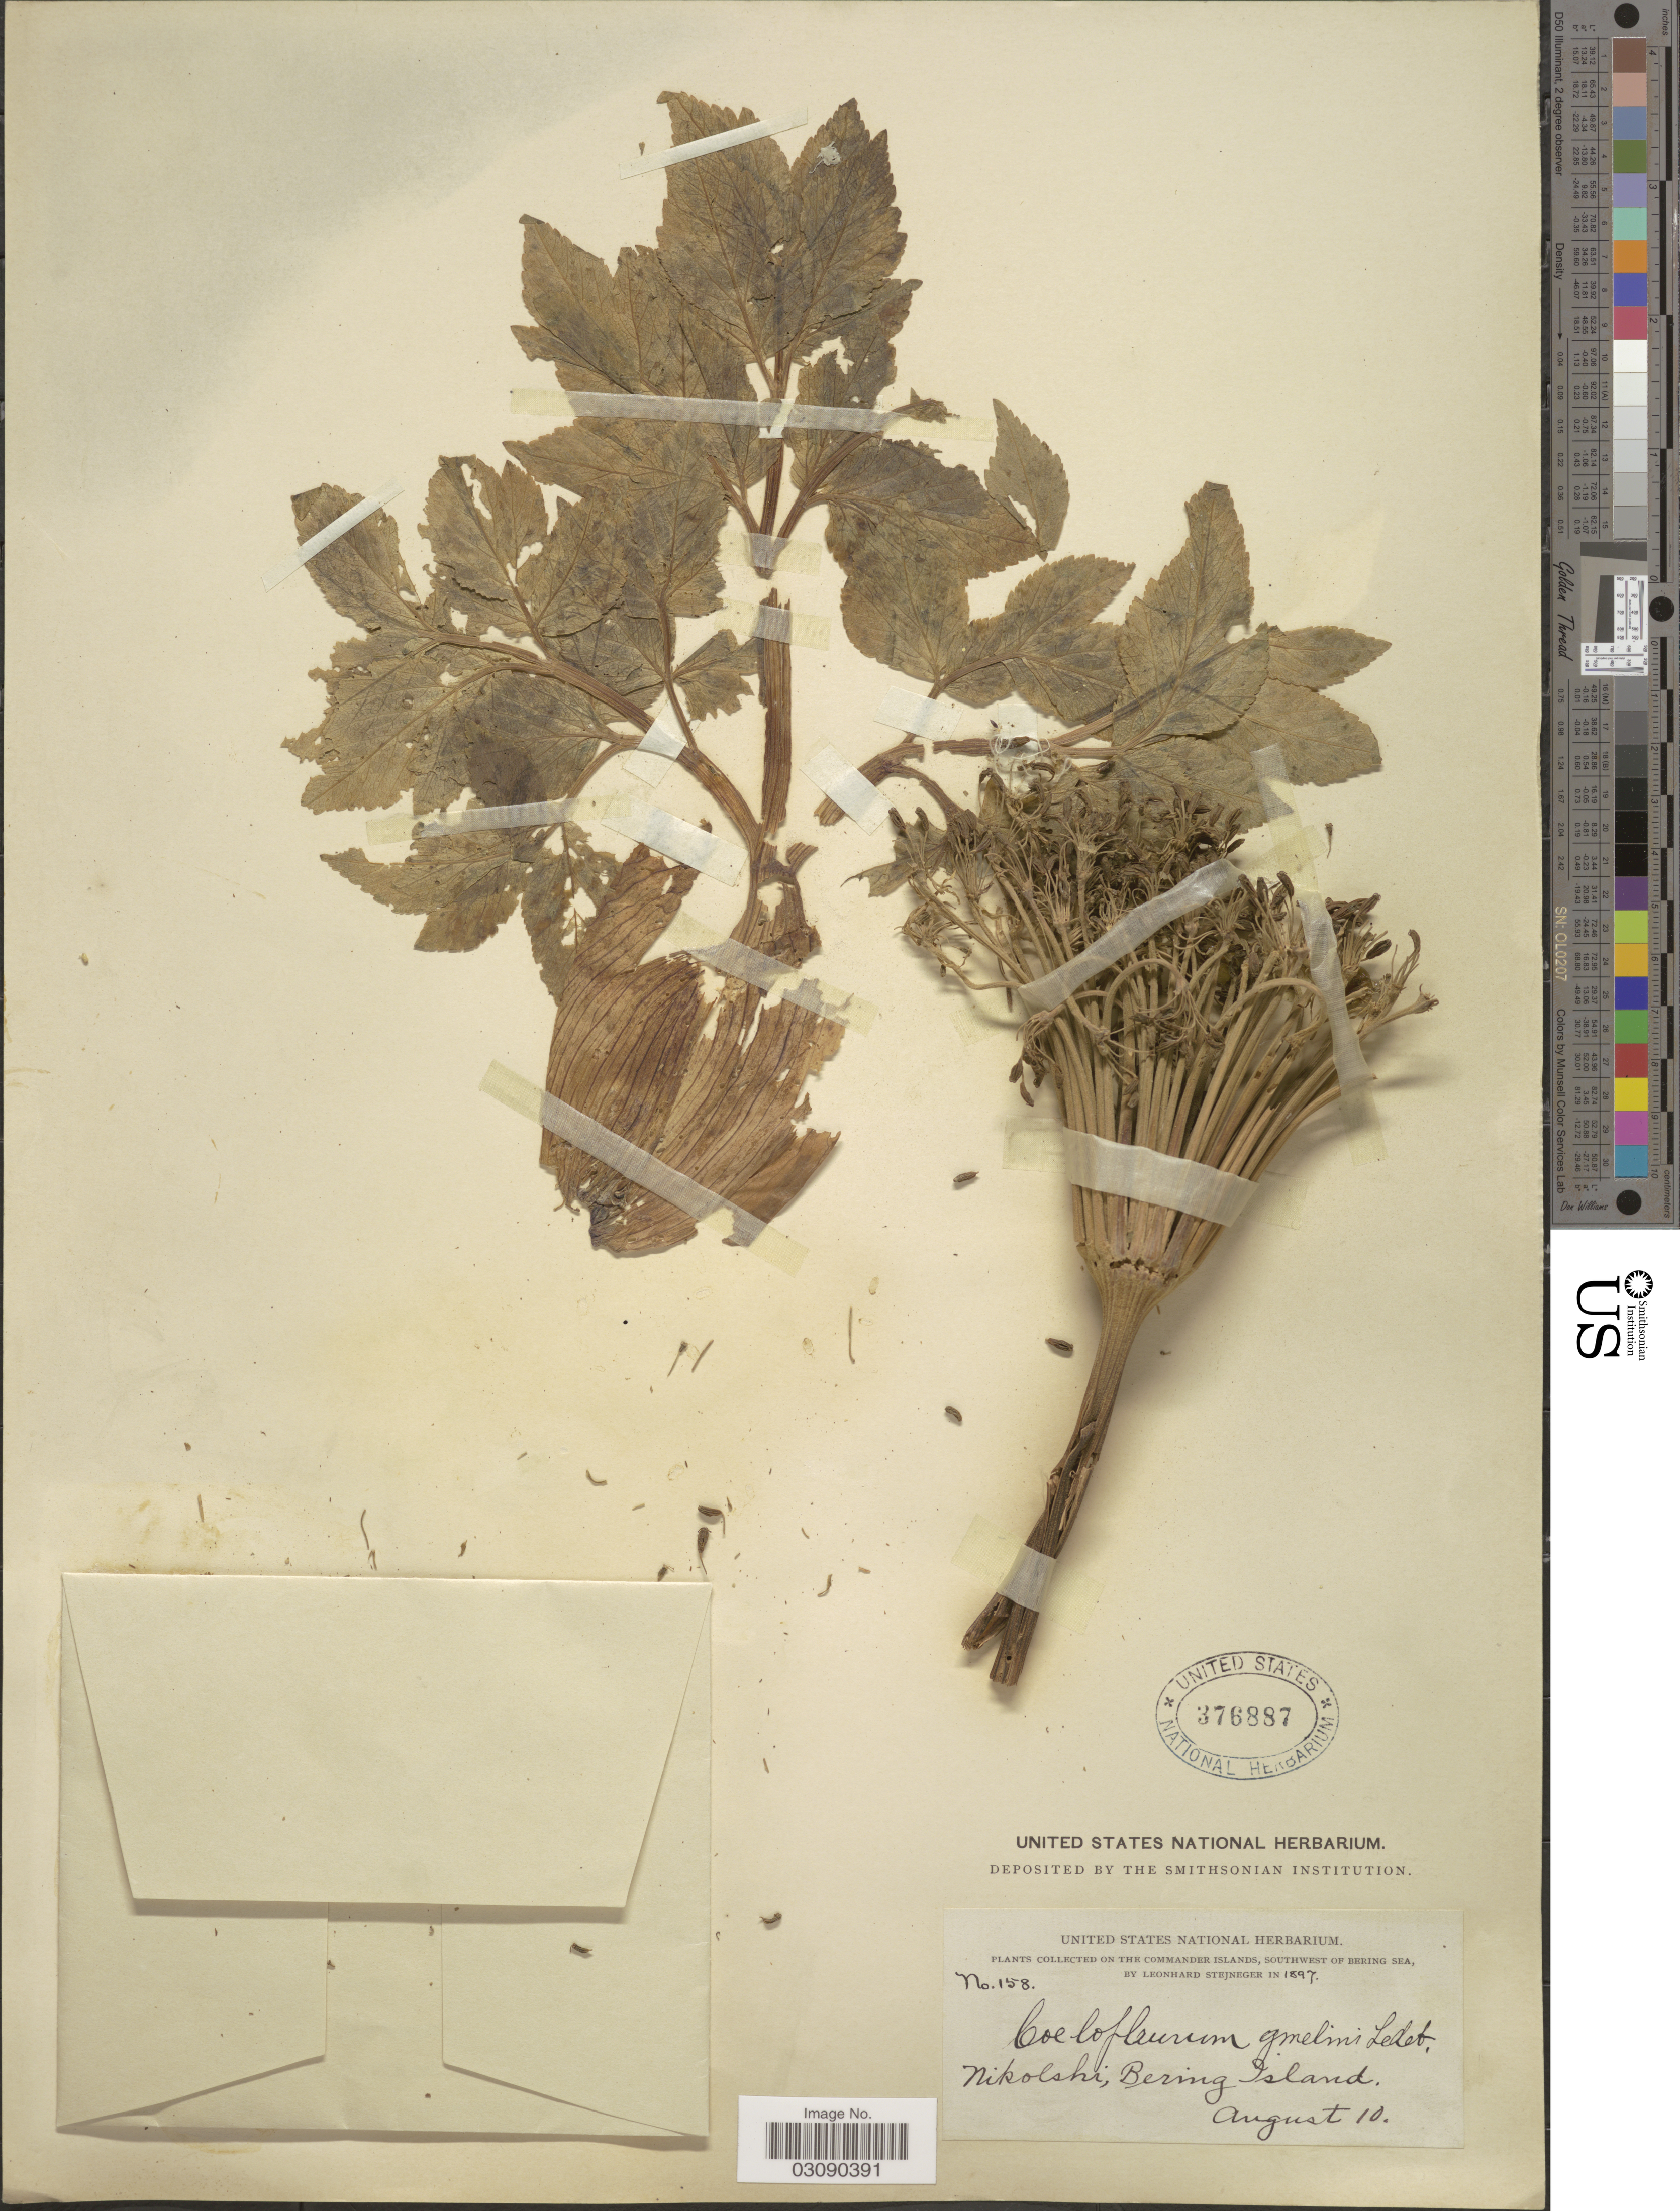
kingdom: Plantae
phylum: Tracheophyta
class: Magnoliopsida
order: Apiales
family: Apiaceae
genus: Angelica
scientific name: Angelica lucida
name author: L.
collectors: L. Stejneger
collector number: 158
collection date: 1897-08-10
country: Russian Federation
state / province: Kamchatka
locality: On the Commander Islands, Southwest of Bering Sea, Nikolshi, Bering Island.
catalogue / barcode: US 376887